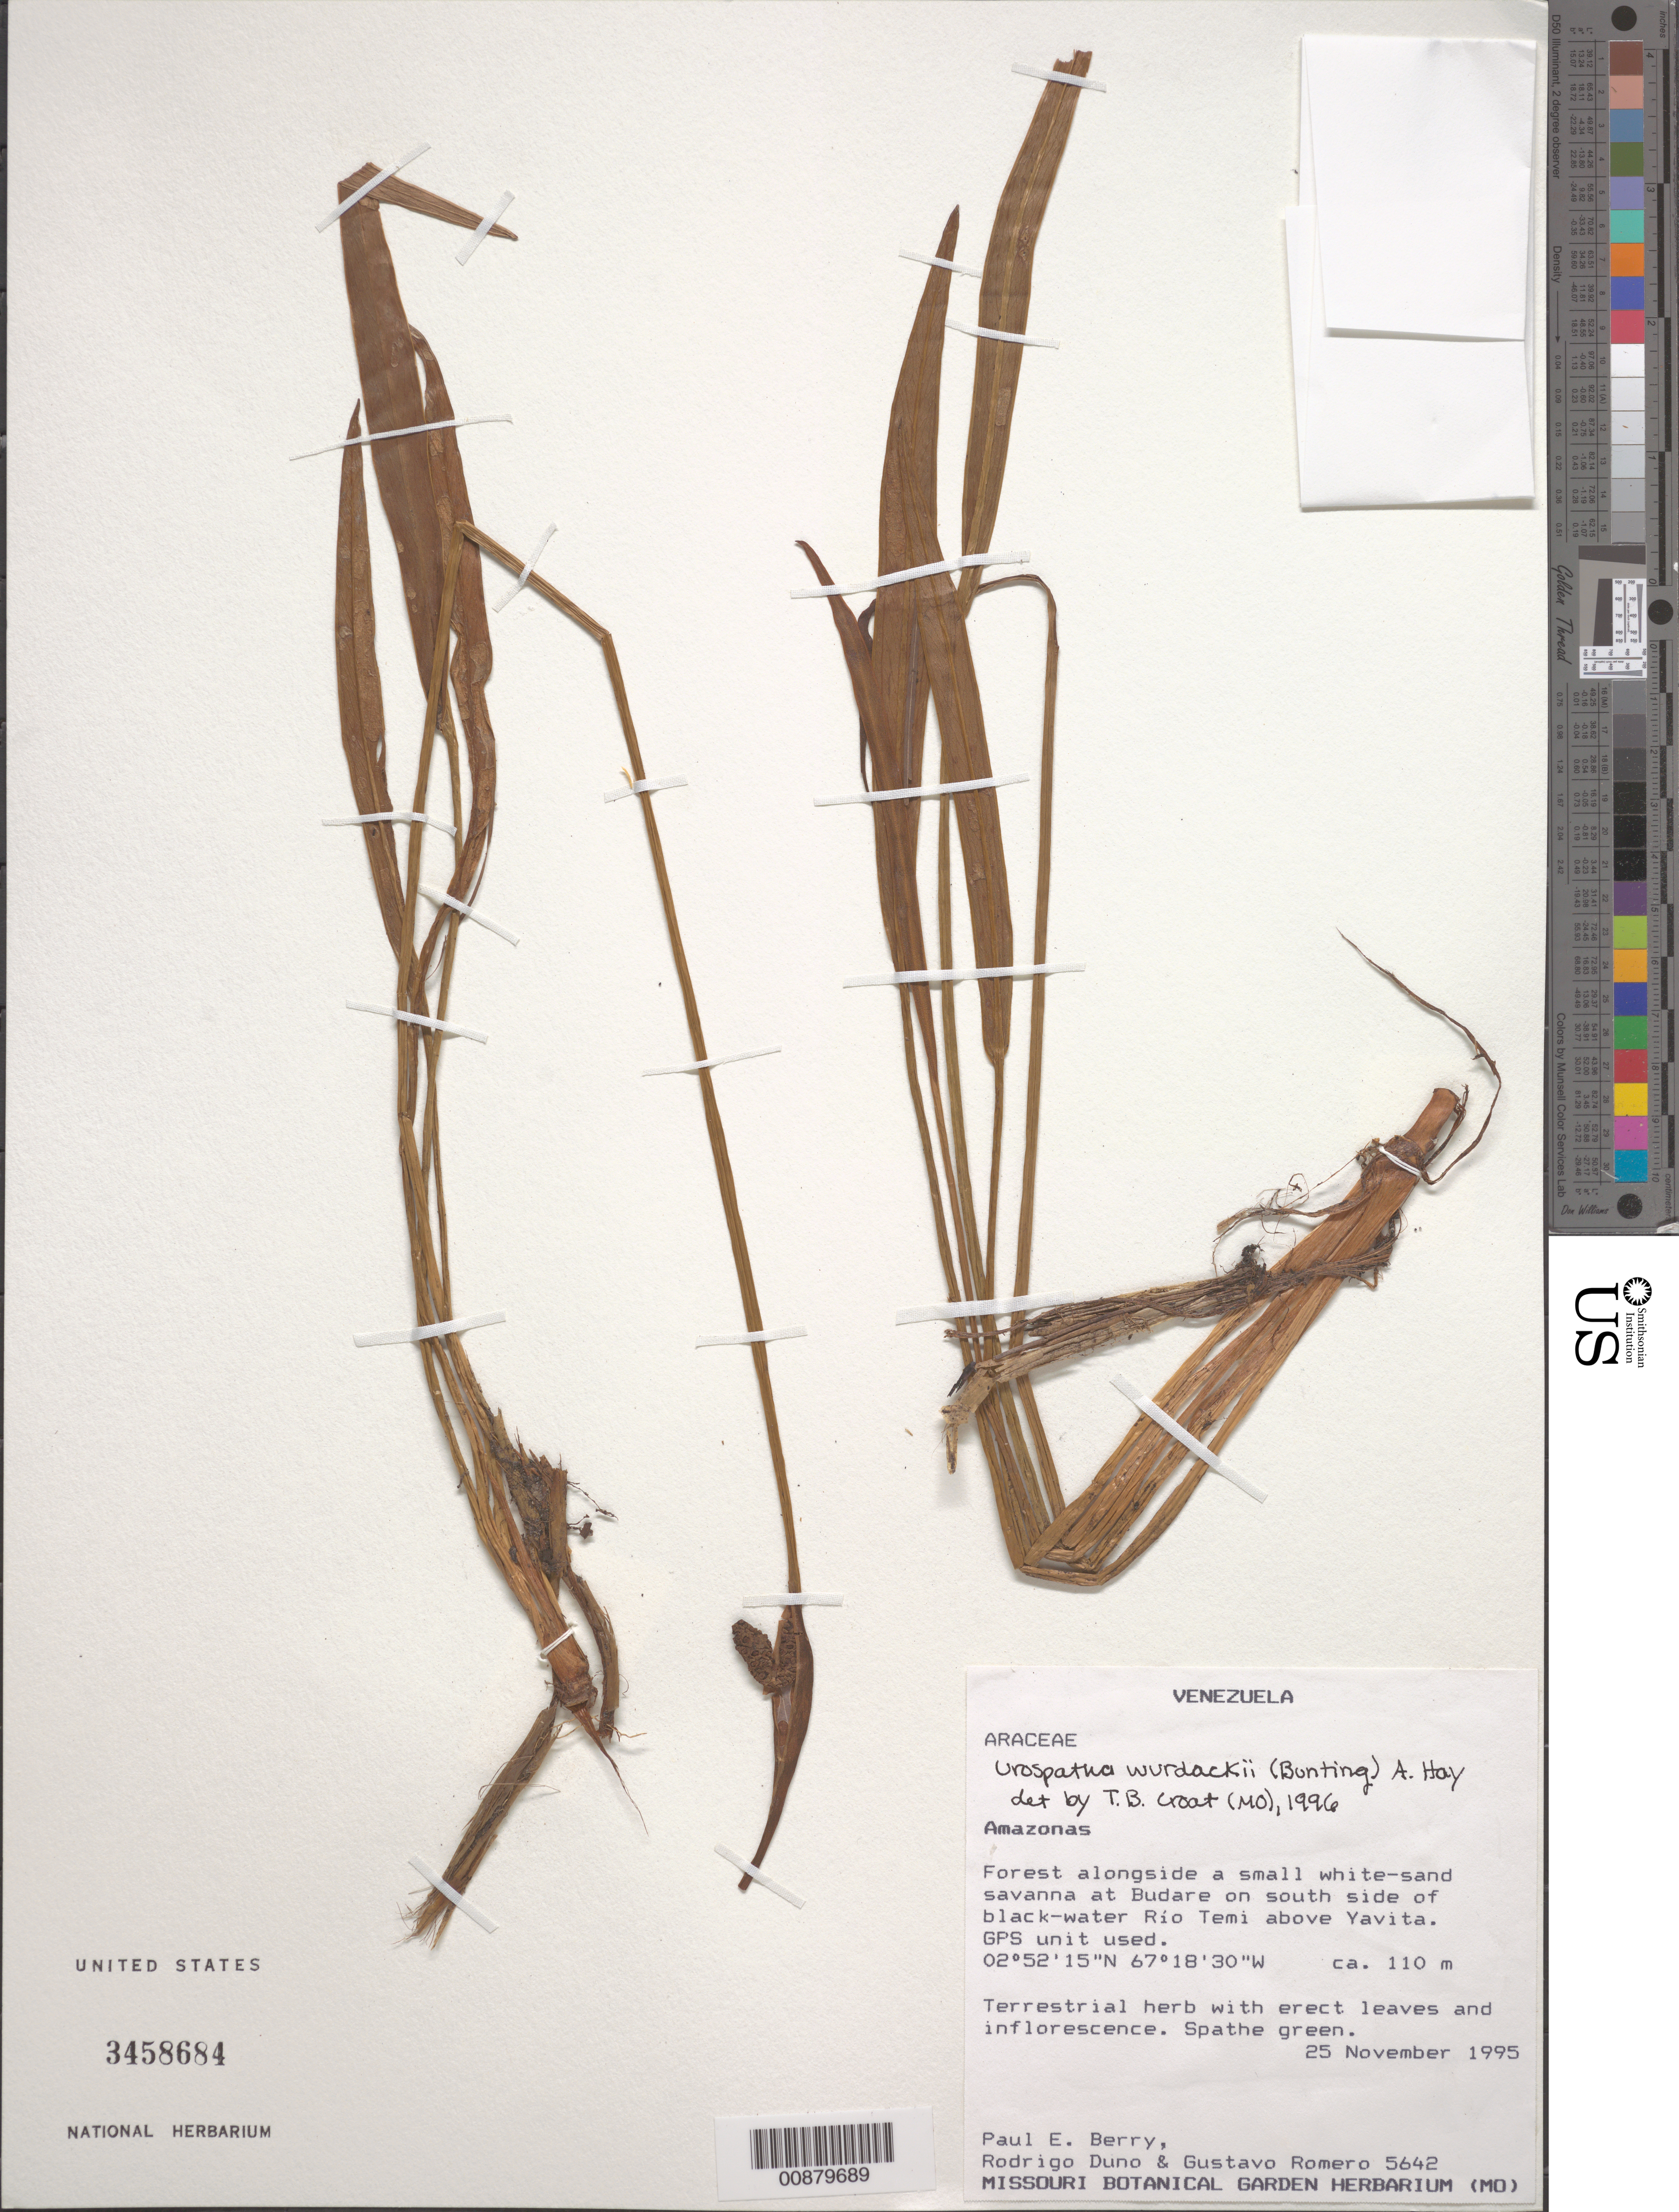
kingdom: Plantae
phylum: Tracheophyta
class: Liliopsida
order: Alismatales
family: Araceae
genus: Urospatha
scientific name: Urospatha wurdackii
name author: (G.S. Bunting) A. Hay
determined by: Croat, Thomas B., Missouri Botanical Garden (MO)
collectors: P. E. Berry, R. Duno de Stefano & G. A. Romero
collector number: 5642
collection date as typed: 25-Nov-95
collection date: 1995-11-25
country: Venezuela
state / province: Amazonas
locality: Budare, south side of black-water Rio Temi above Yavita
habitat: Small white-sand savanna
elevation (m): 110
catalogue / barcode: US 3458684